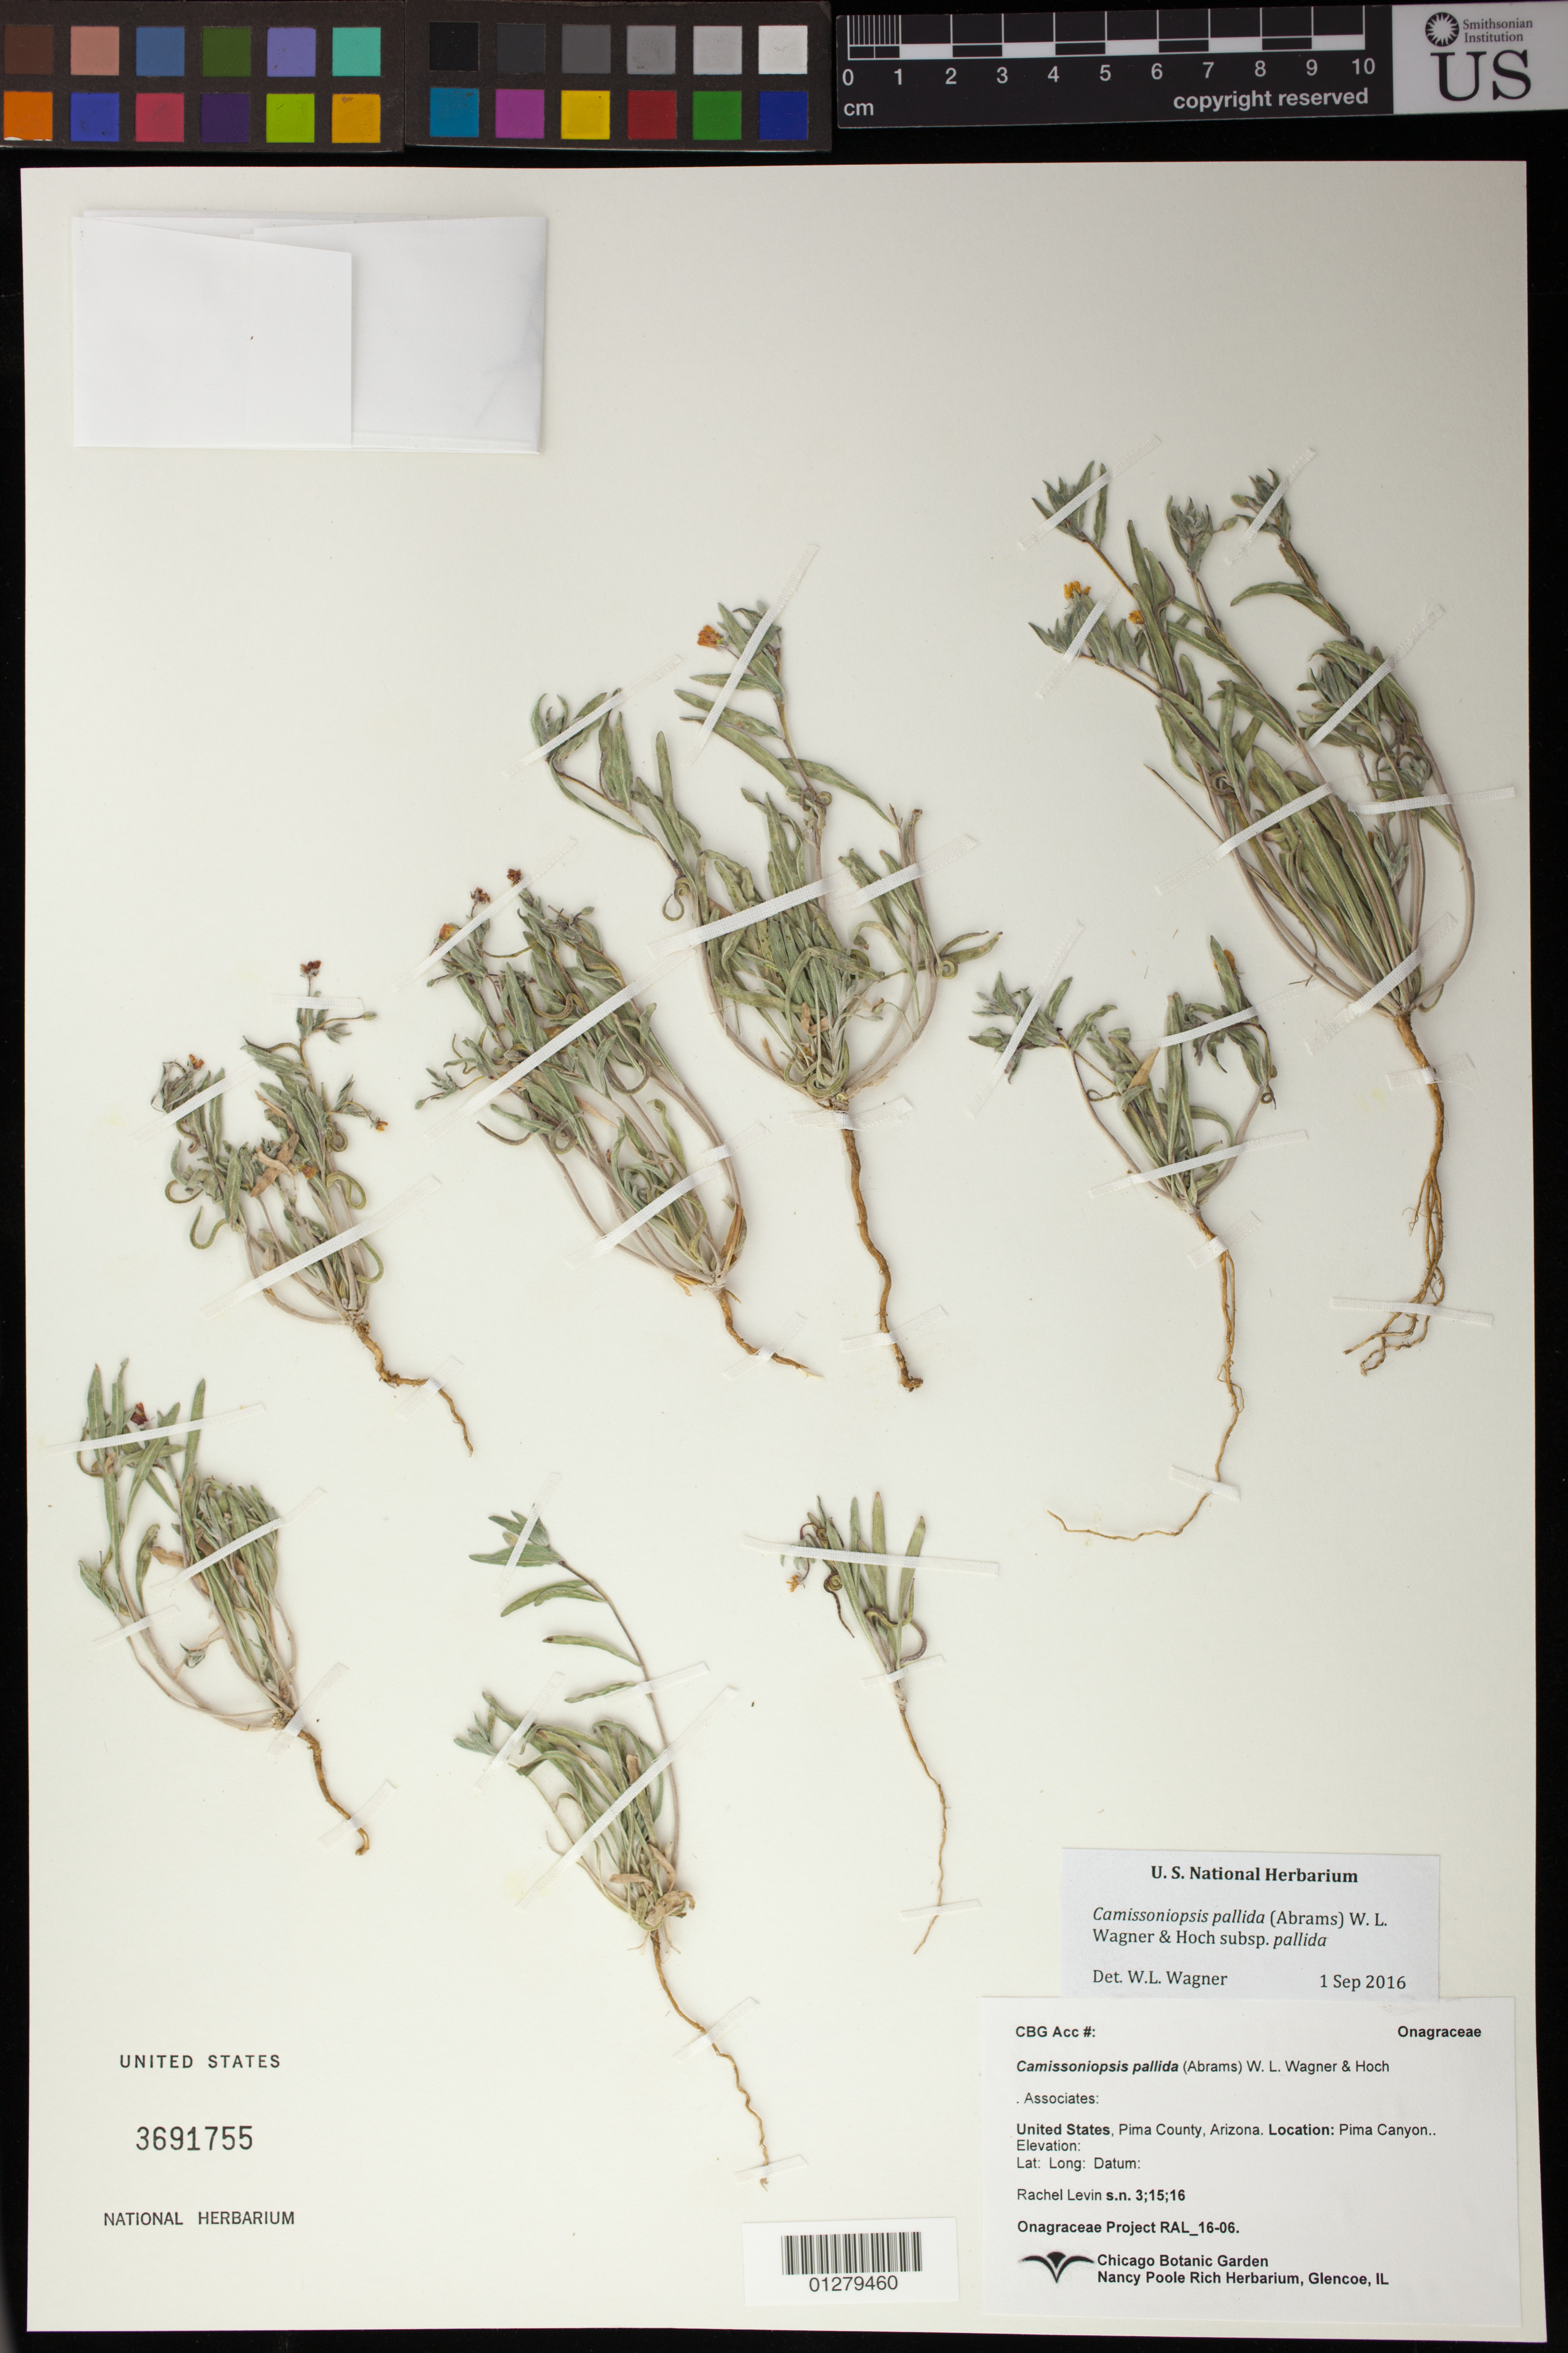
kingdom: Plantae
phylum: Tracheophyta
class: Magnoliopsida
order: Myrtales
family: Onagraceae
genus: Camissoniopsis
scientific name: Camissoniopsis pallida subsp. pallida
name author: (Abrams) W.L. Wagner & Hoch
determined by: Wagner, W. L., (BOT), Smithsonian Institution - National Museum of Natural History (UNITED STATES)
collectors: R. A. Levin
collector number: RAL 16-06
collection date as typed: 3/15/16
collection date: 2016-03-15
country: United States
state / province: Arizona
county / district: Maricopa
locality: Santa Catalina Mountains, Pima Canyon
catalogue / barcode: US 3691755